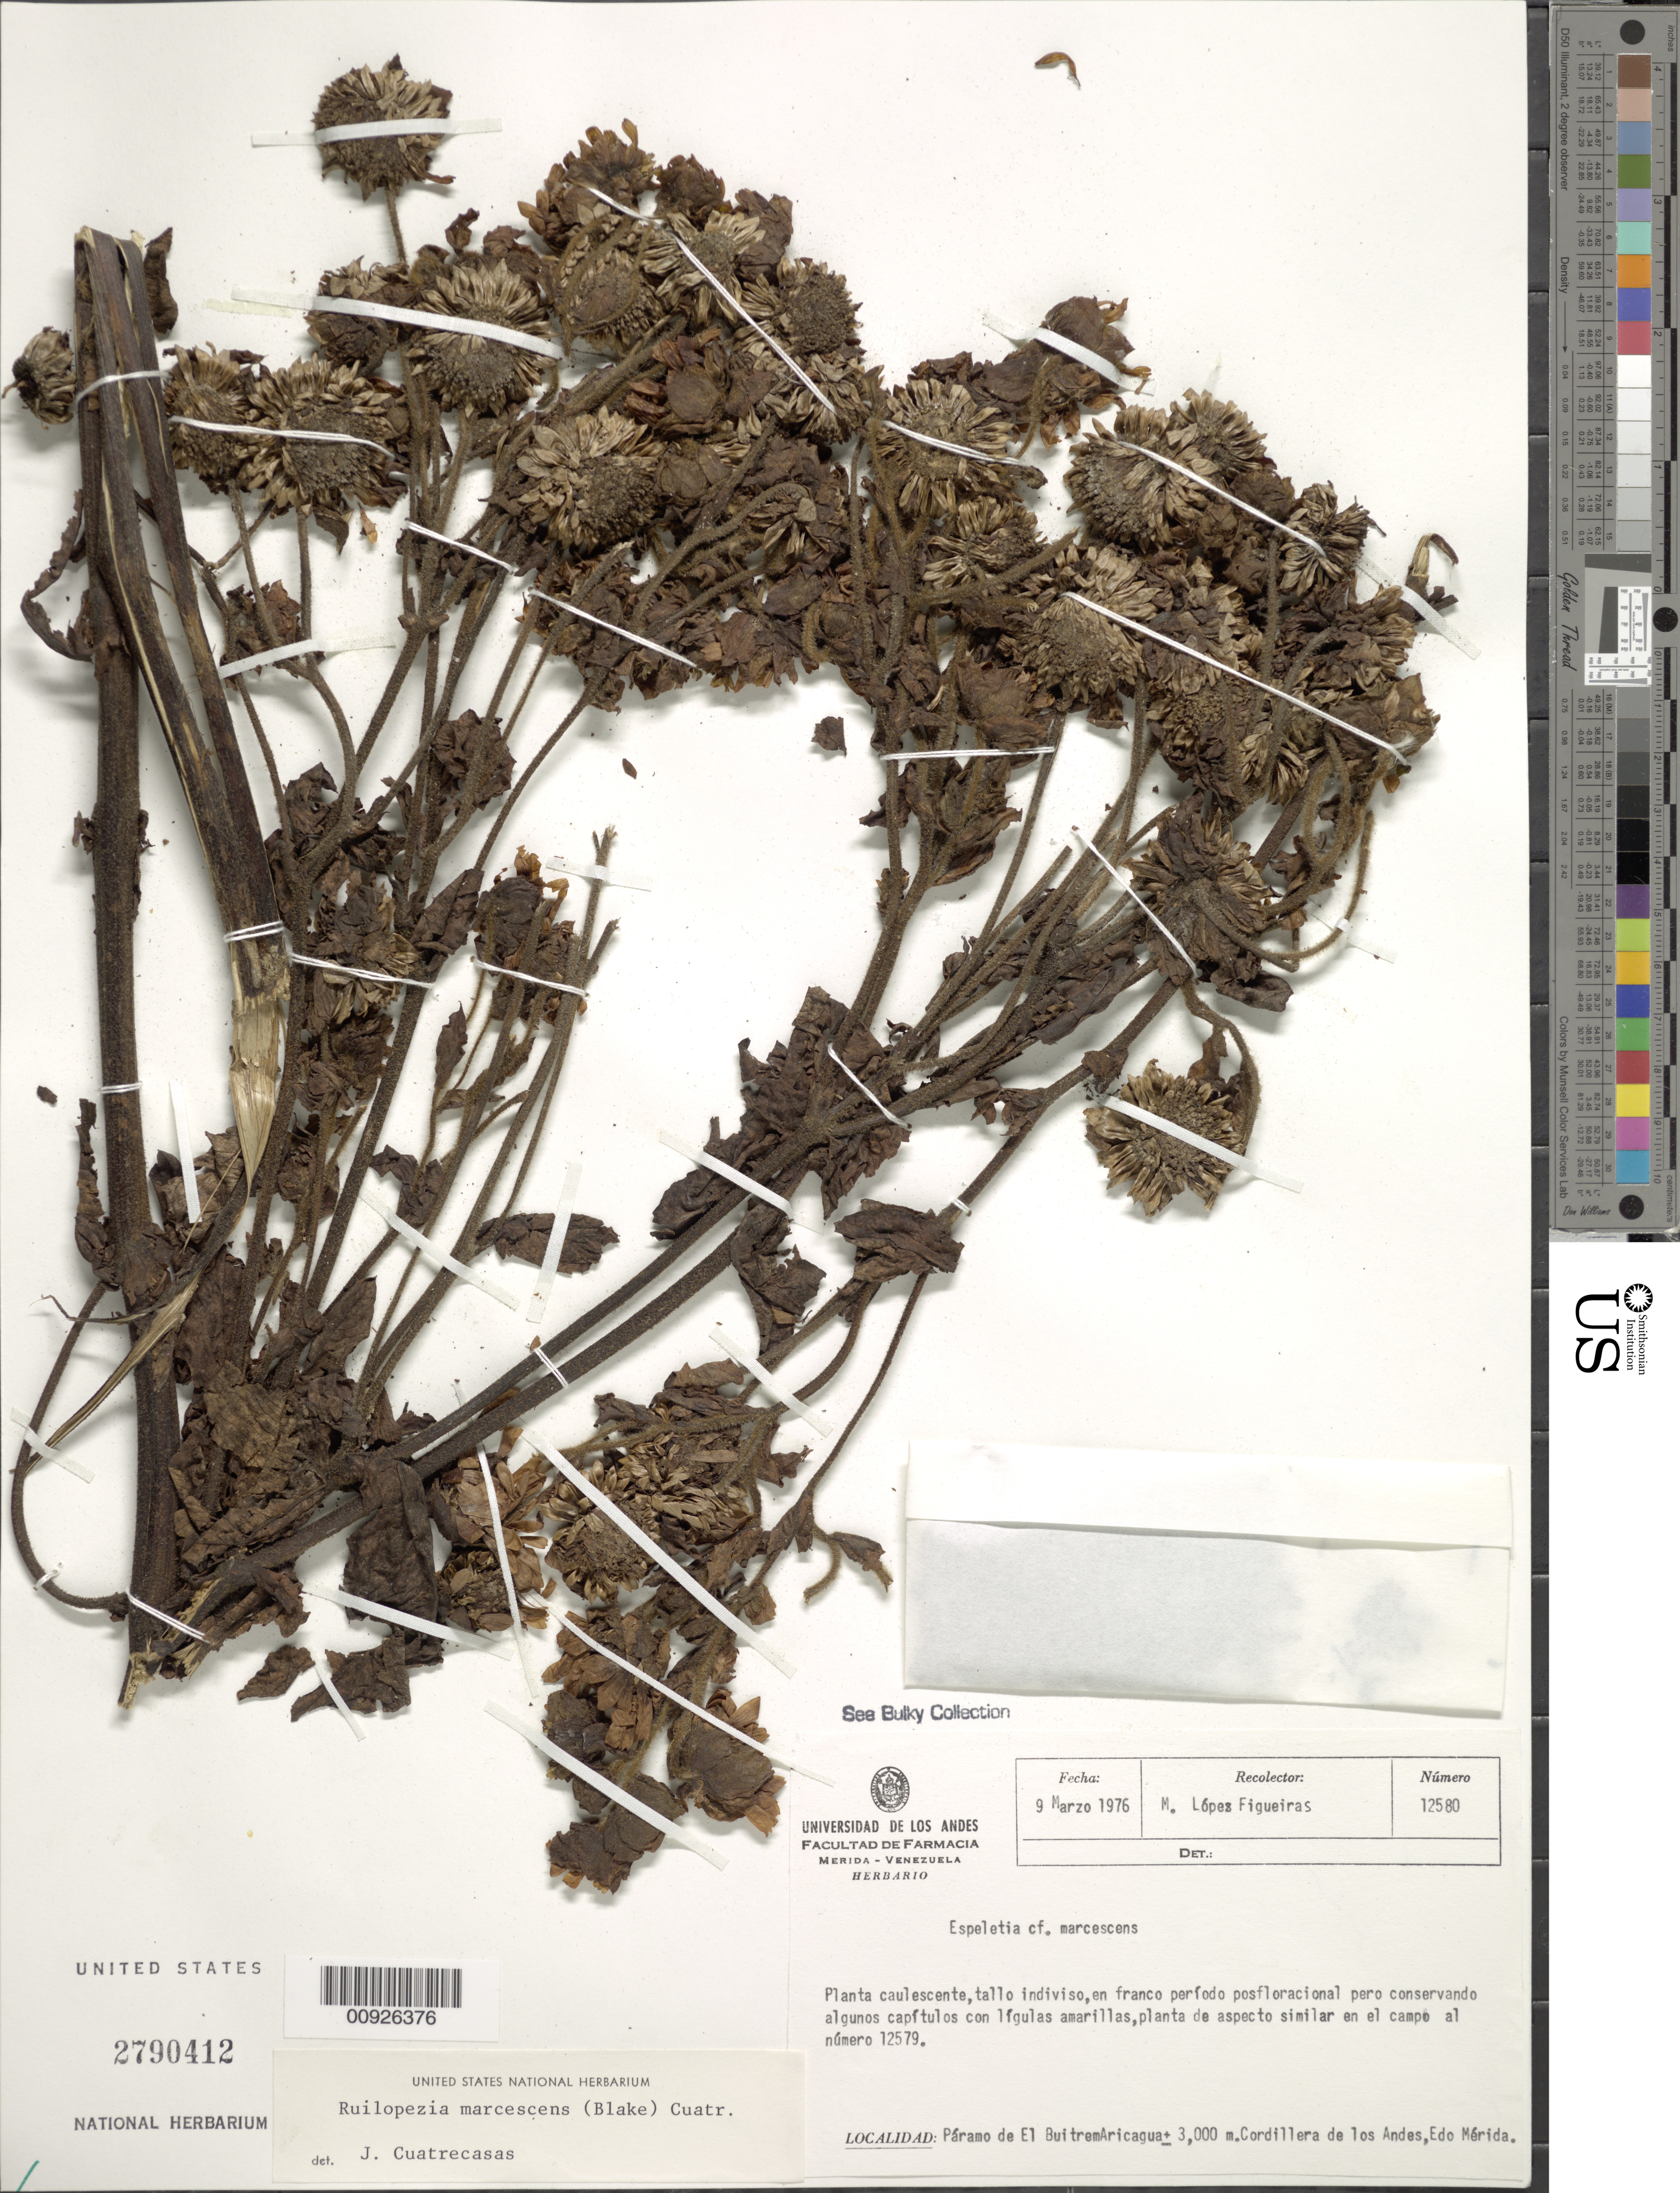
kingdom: Plantae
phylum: Tracheophyta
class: Magnoliopsida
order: Asterales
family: Asteraceae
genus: Ruilopezia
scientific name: Ruilopezia marcescens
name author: (S.F. Blake) Cuatrec.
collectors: M. López Figueiras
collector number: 12580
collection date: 1976-03-09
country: Venezuela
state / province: Mérida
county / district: Aricagua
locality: P. del Buitre. Aricagua, Cordillera de los Andes.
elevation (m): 3000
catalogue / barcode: US 2790412